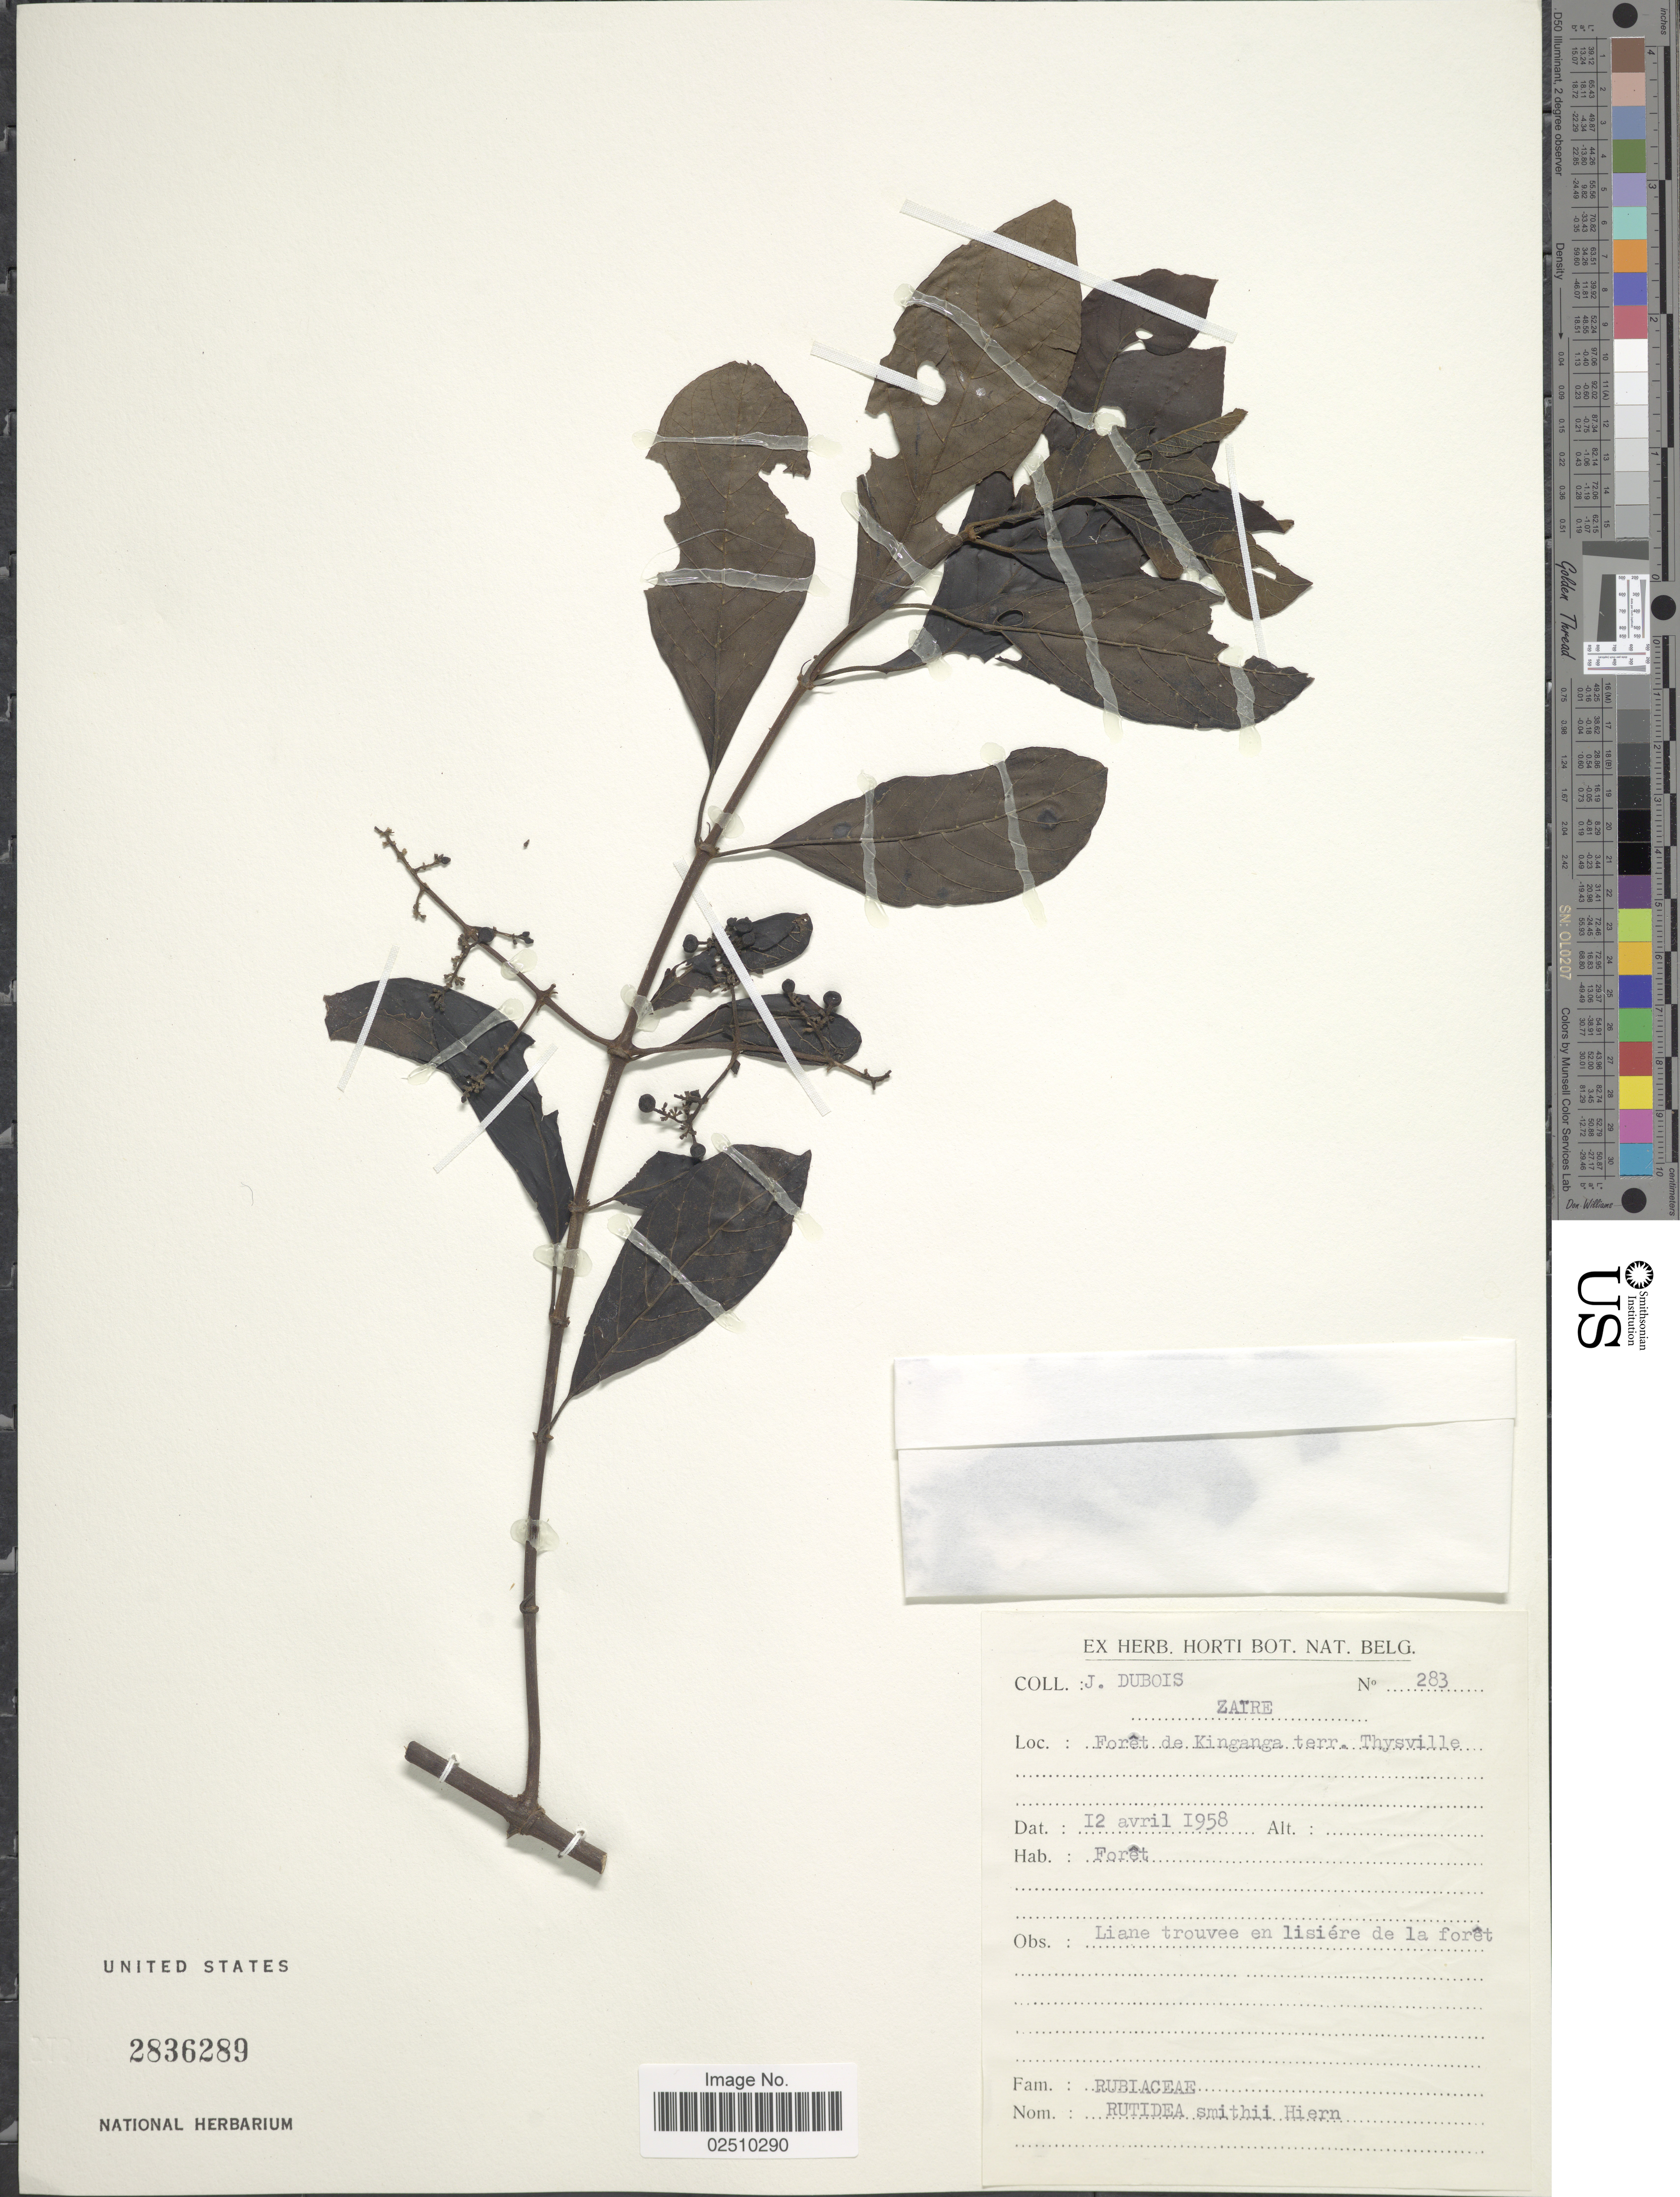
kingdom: Plantae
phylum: Tracheophyta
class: Magnoliopsida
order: Gentianales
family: Rubiaceae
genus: Rutidea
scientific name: Rutidea smithii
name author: Hiern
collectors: J. Dubois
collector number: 283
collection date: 1958-04-12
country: Angola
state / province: Zaire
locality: Foret de Kinganga terr. Thysville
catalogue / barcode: US 2836289